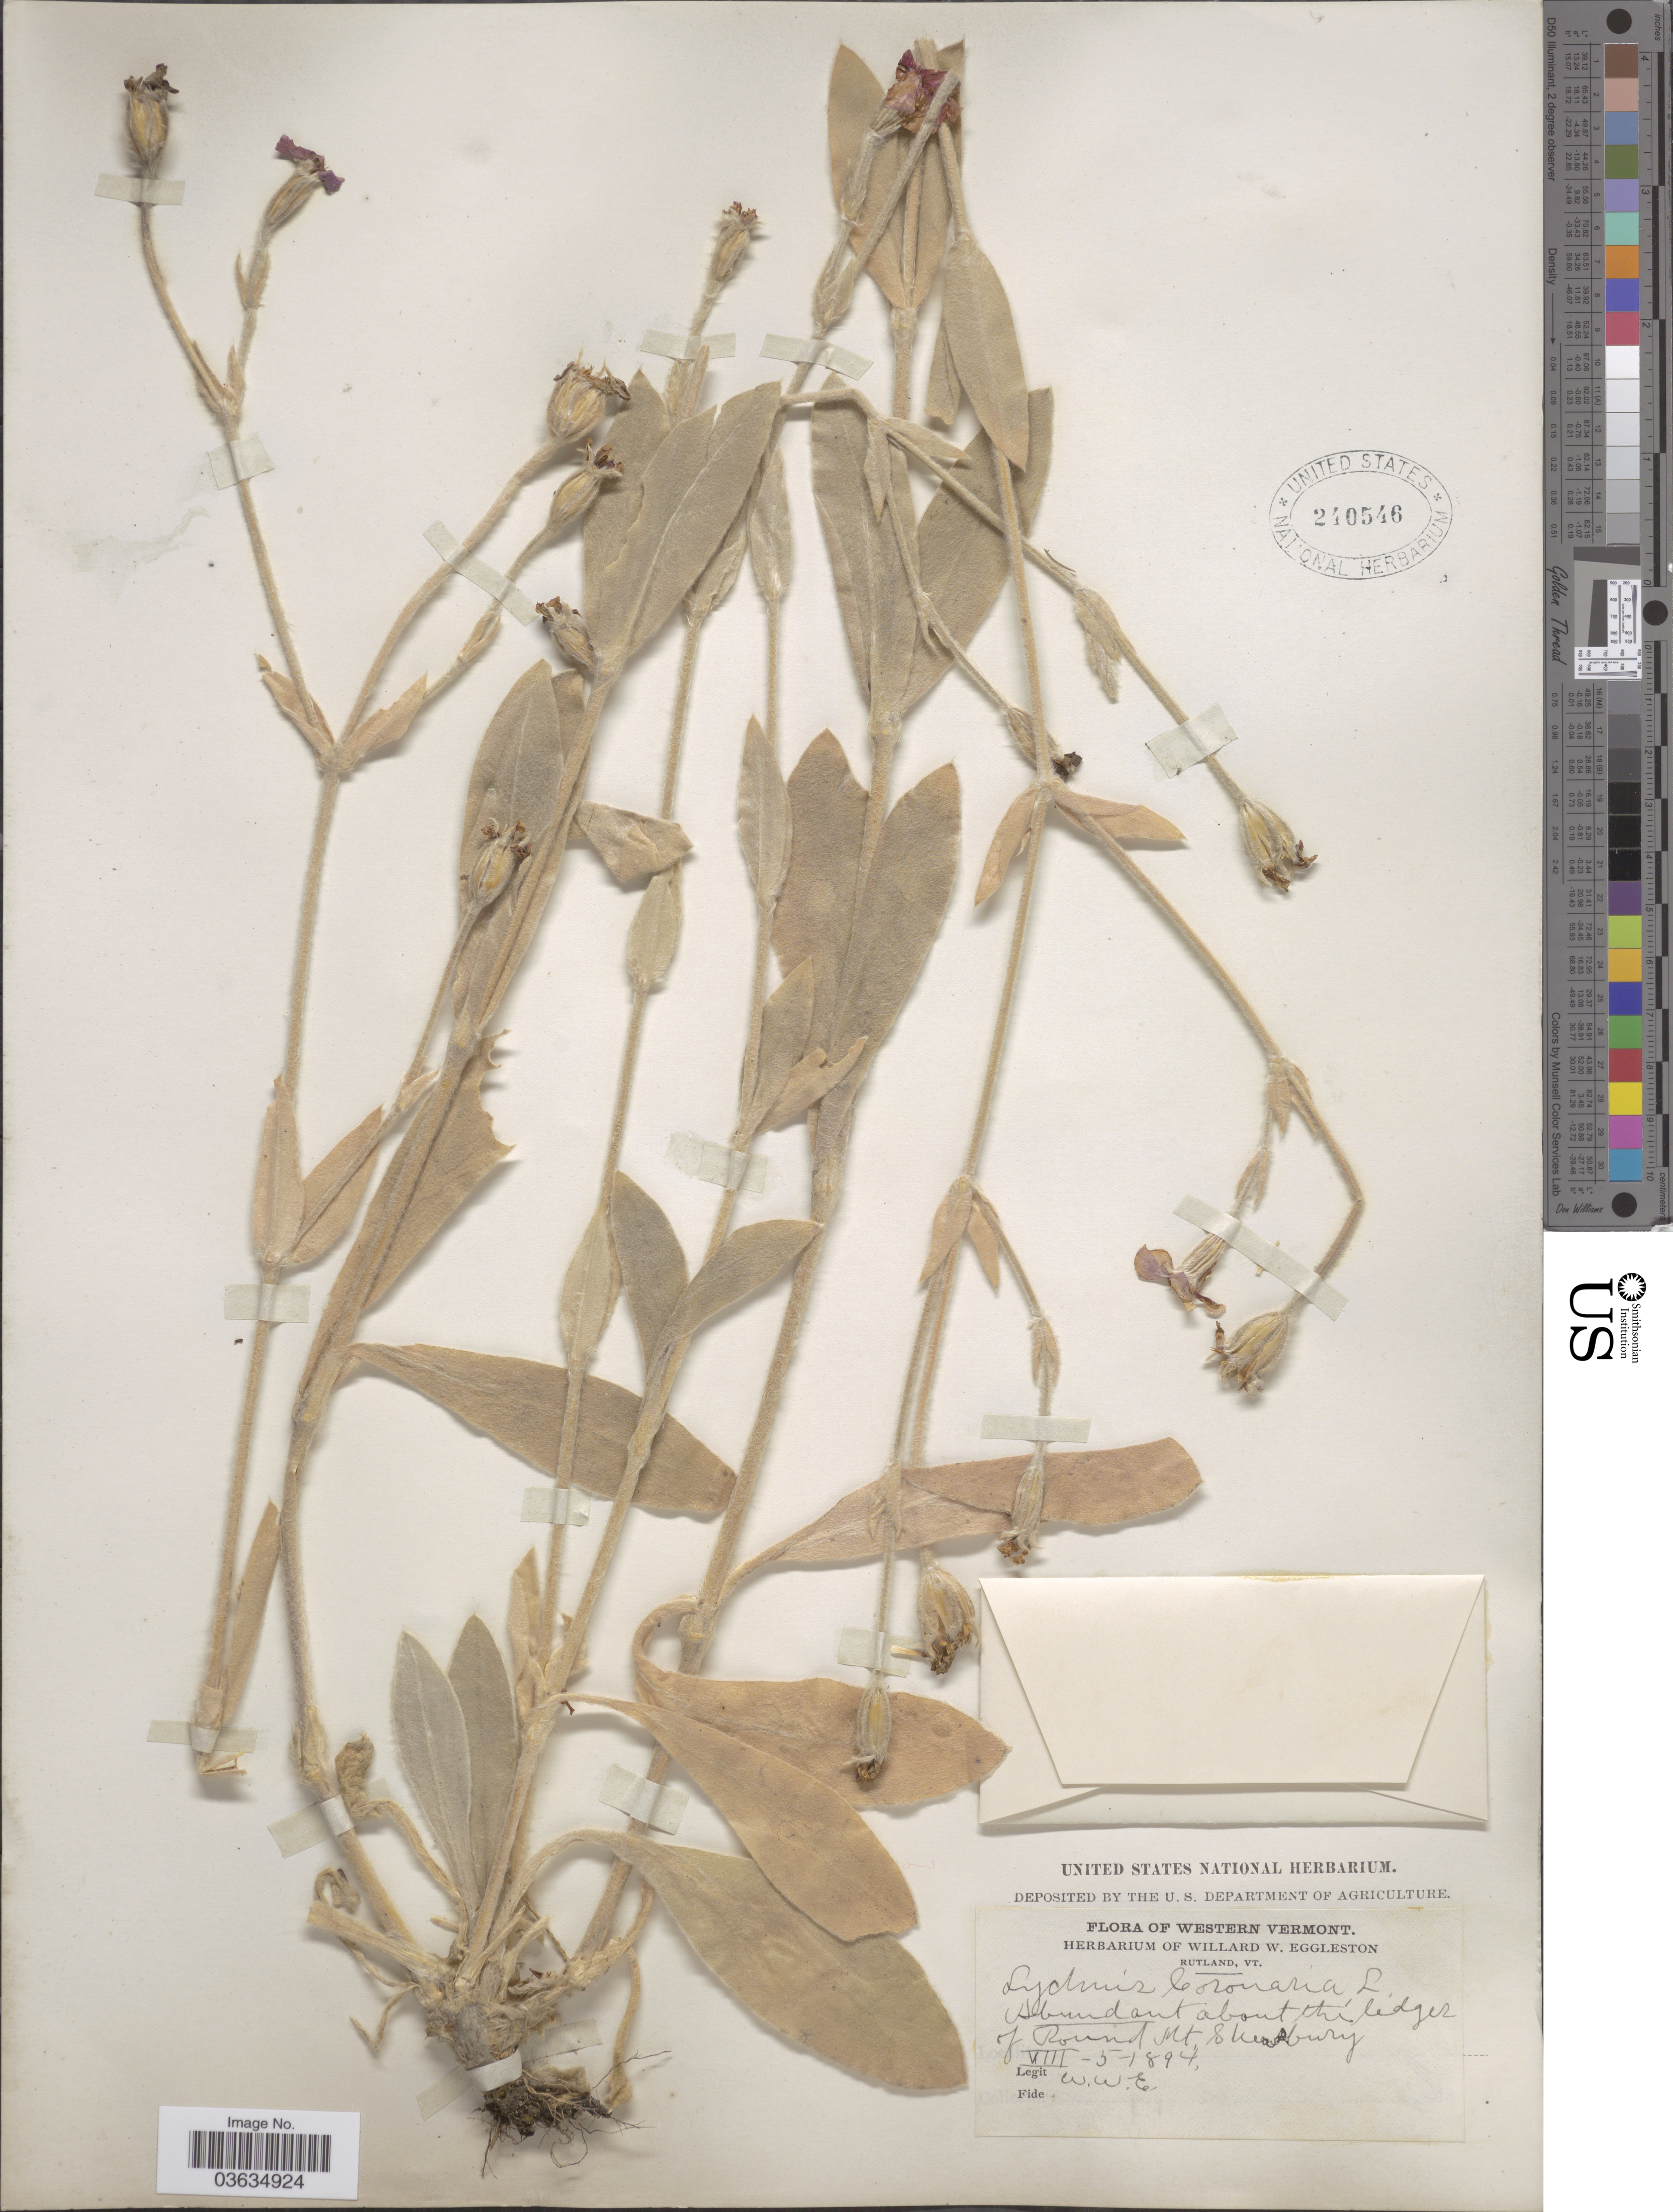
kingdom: Plantae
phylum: Tracheophyta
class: Magnoliopsida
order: Caryophyllales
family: Caryophyllaceae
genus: Silene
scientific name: Silene coronaria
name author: (L.) Clairv.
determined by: Strong, Mark T., (BOT), Smithsonian Institution - National Museum of Natural History (UNITED STATES)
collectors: W. W. Eggleston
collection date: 1894-08-05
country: United States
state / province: Vermont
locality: Western Vermont. Abundant about the ledges of Round Mt., Shrewsbury.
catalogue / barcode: US 240546